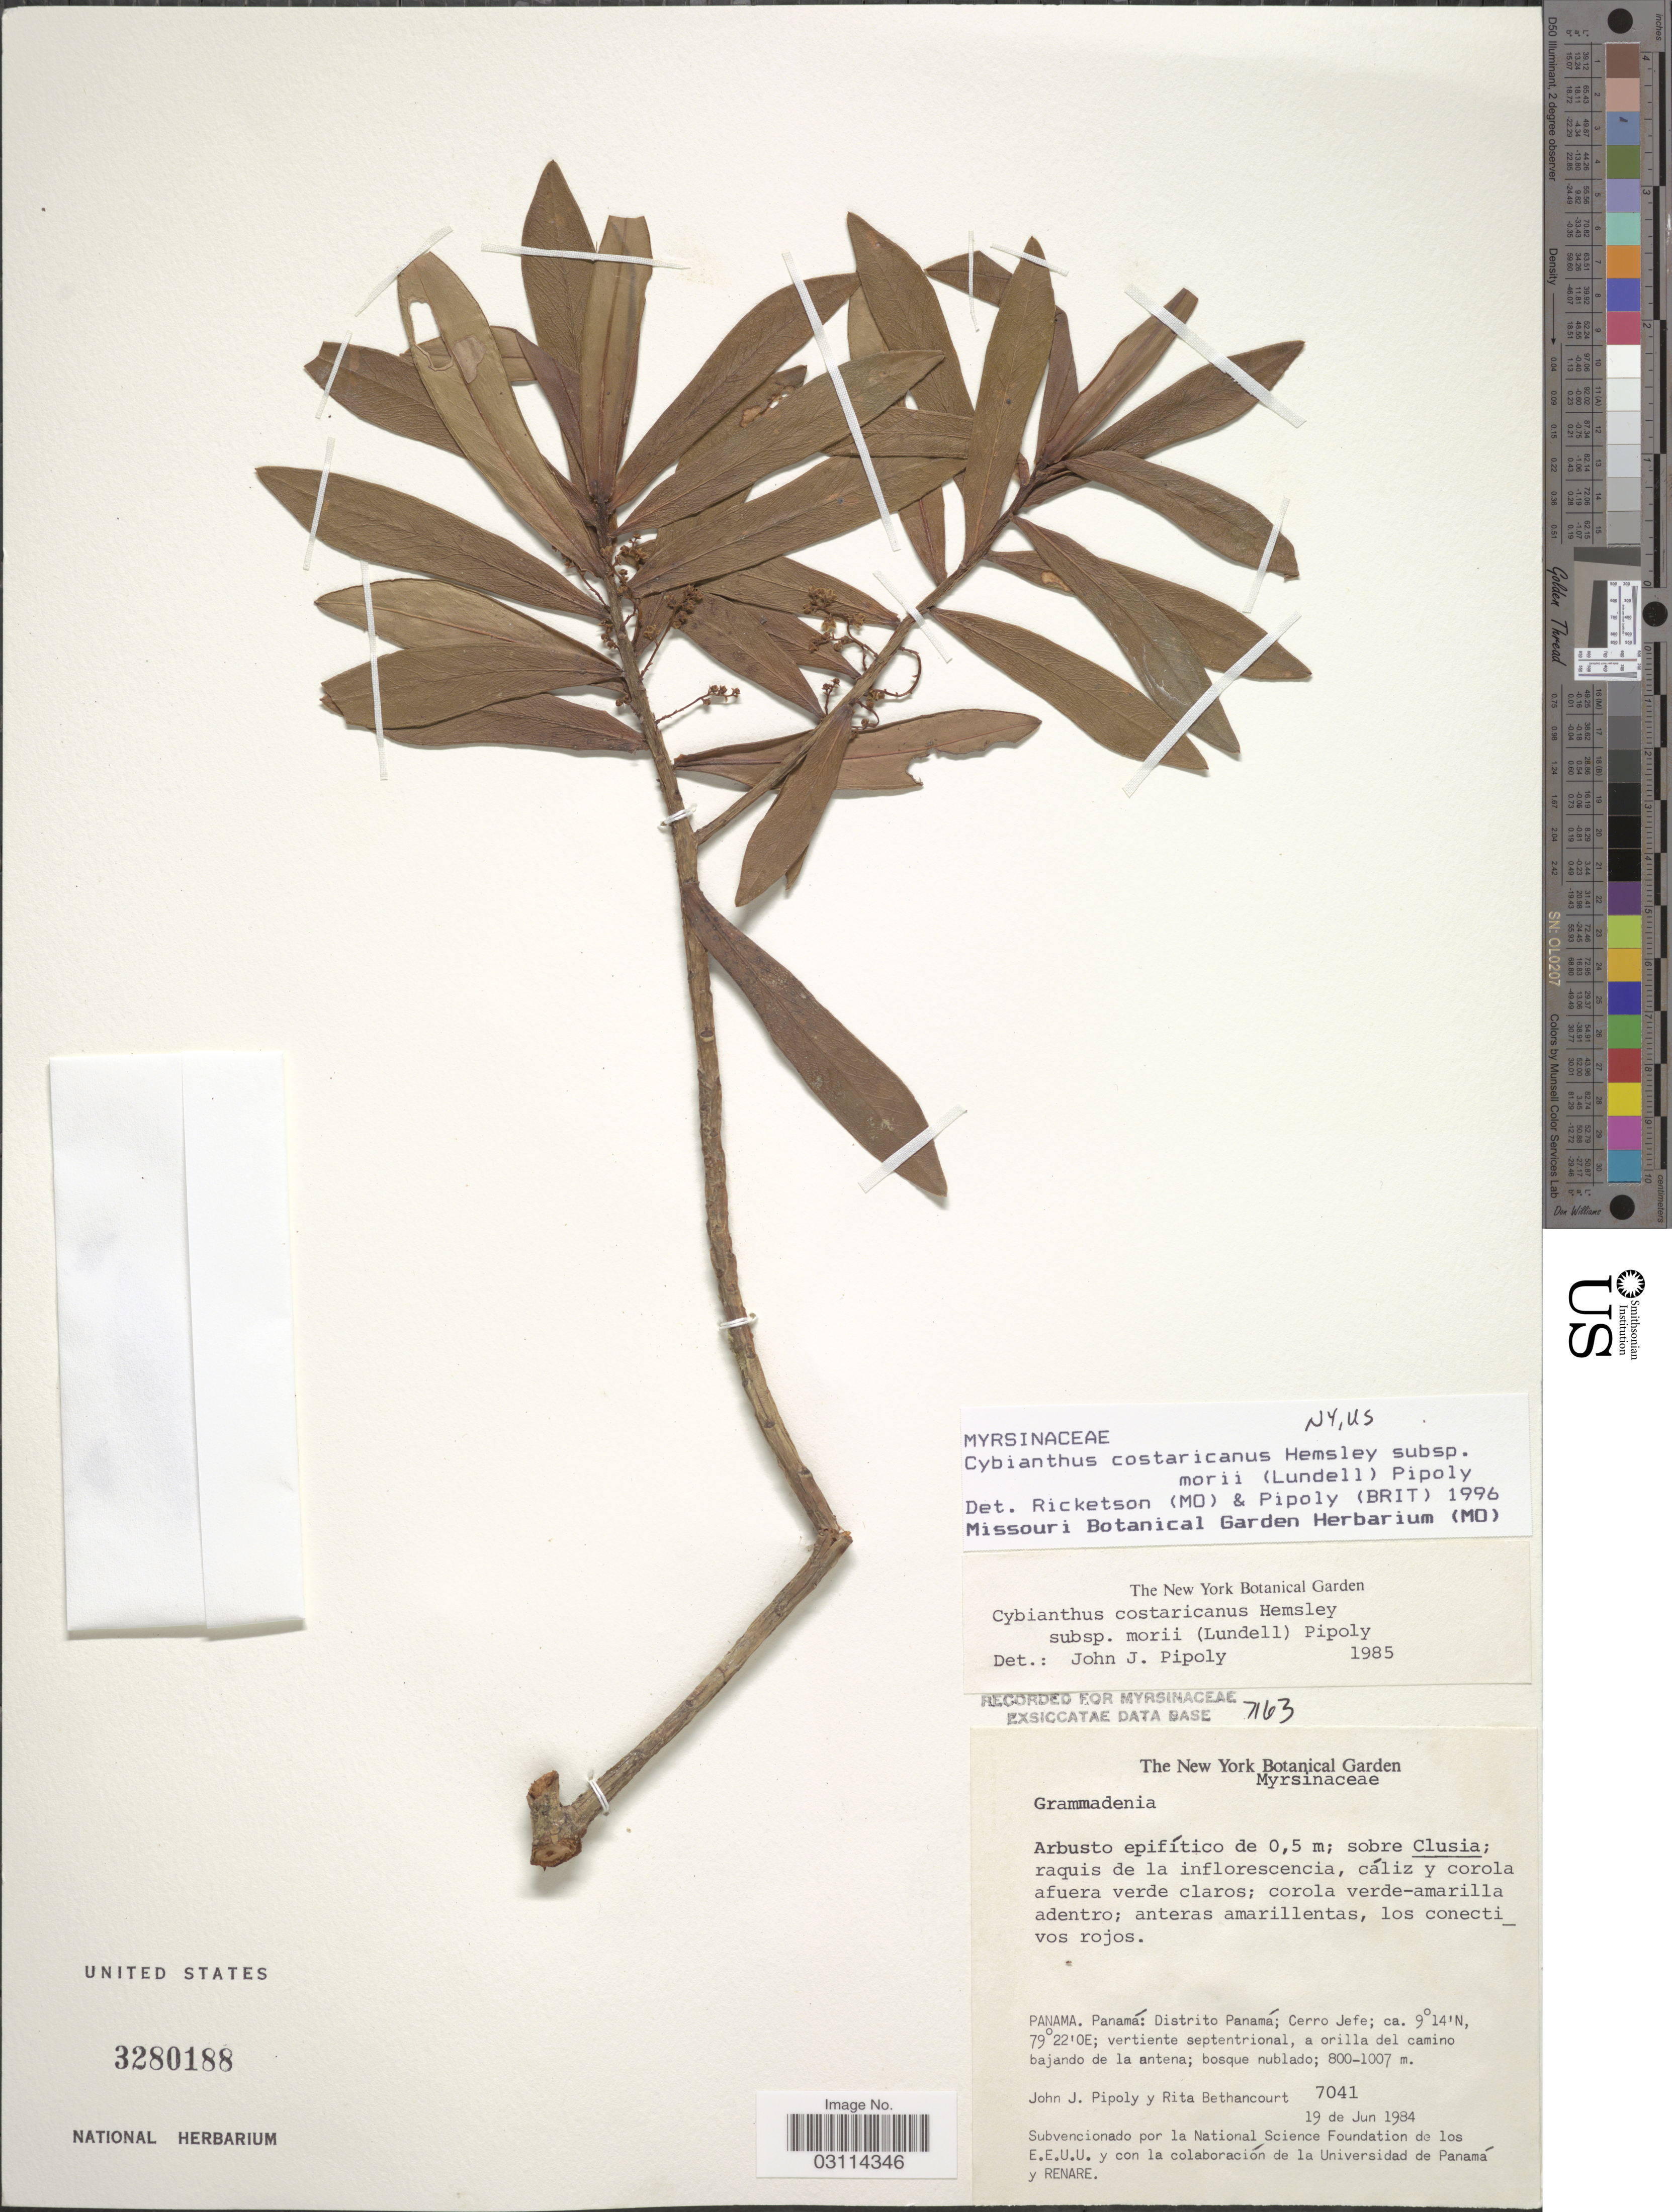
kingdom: Plantae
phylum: Tracheophyta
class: Magnoliopsida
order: Ericales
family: Primulaceae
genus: Cybianthus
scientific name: Cybianthus costaricanus subsp. morii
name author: (Lundell) Pipoly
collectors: J. J. Pipoly & R. Bethancourt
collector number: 7041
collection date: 1984-06-19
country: Panama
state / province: Panamá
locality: Distrito Panamá; Cerro Jefe; vertiente septentrional, a orilla del camino bajando de la antena; bosque nublado.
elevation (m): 800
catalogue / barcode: US 3280188